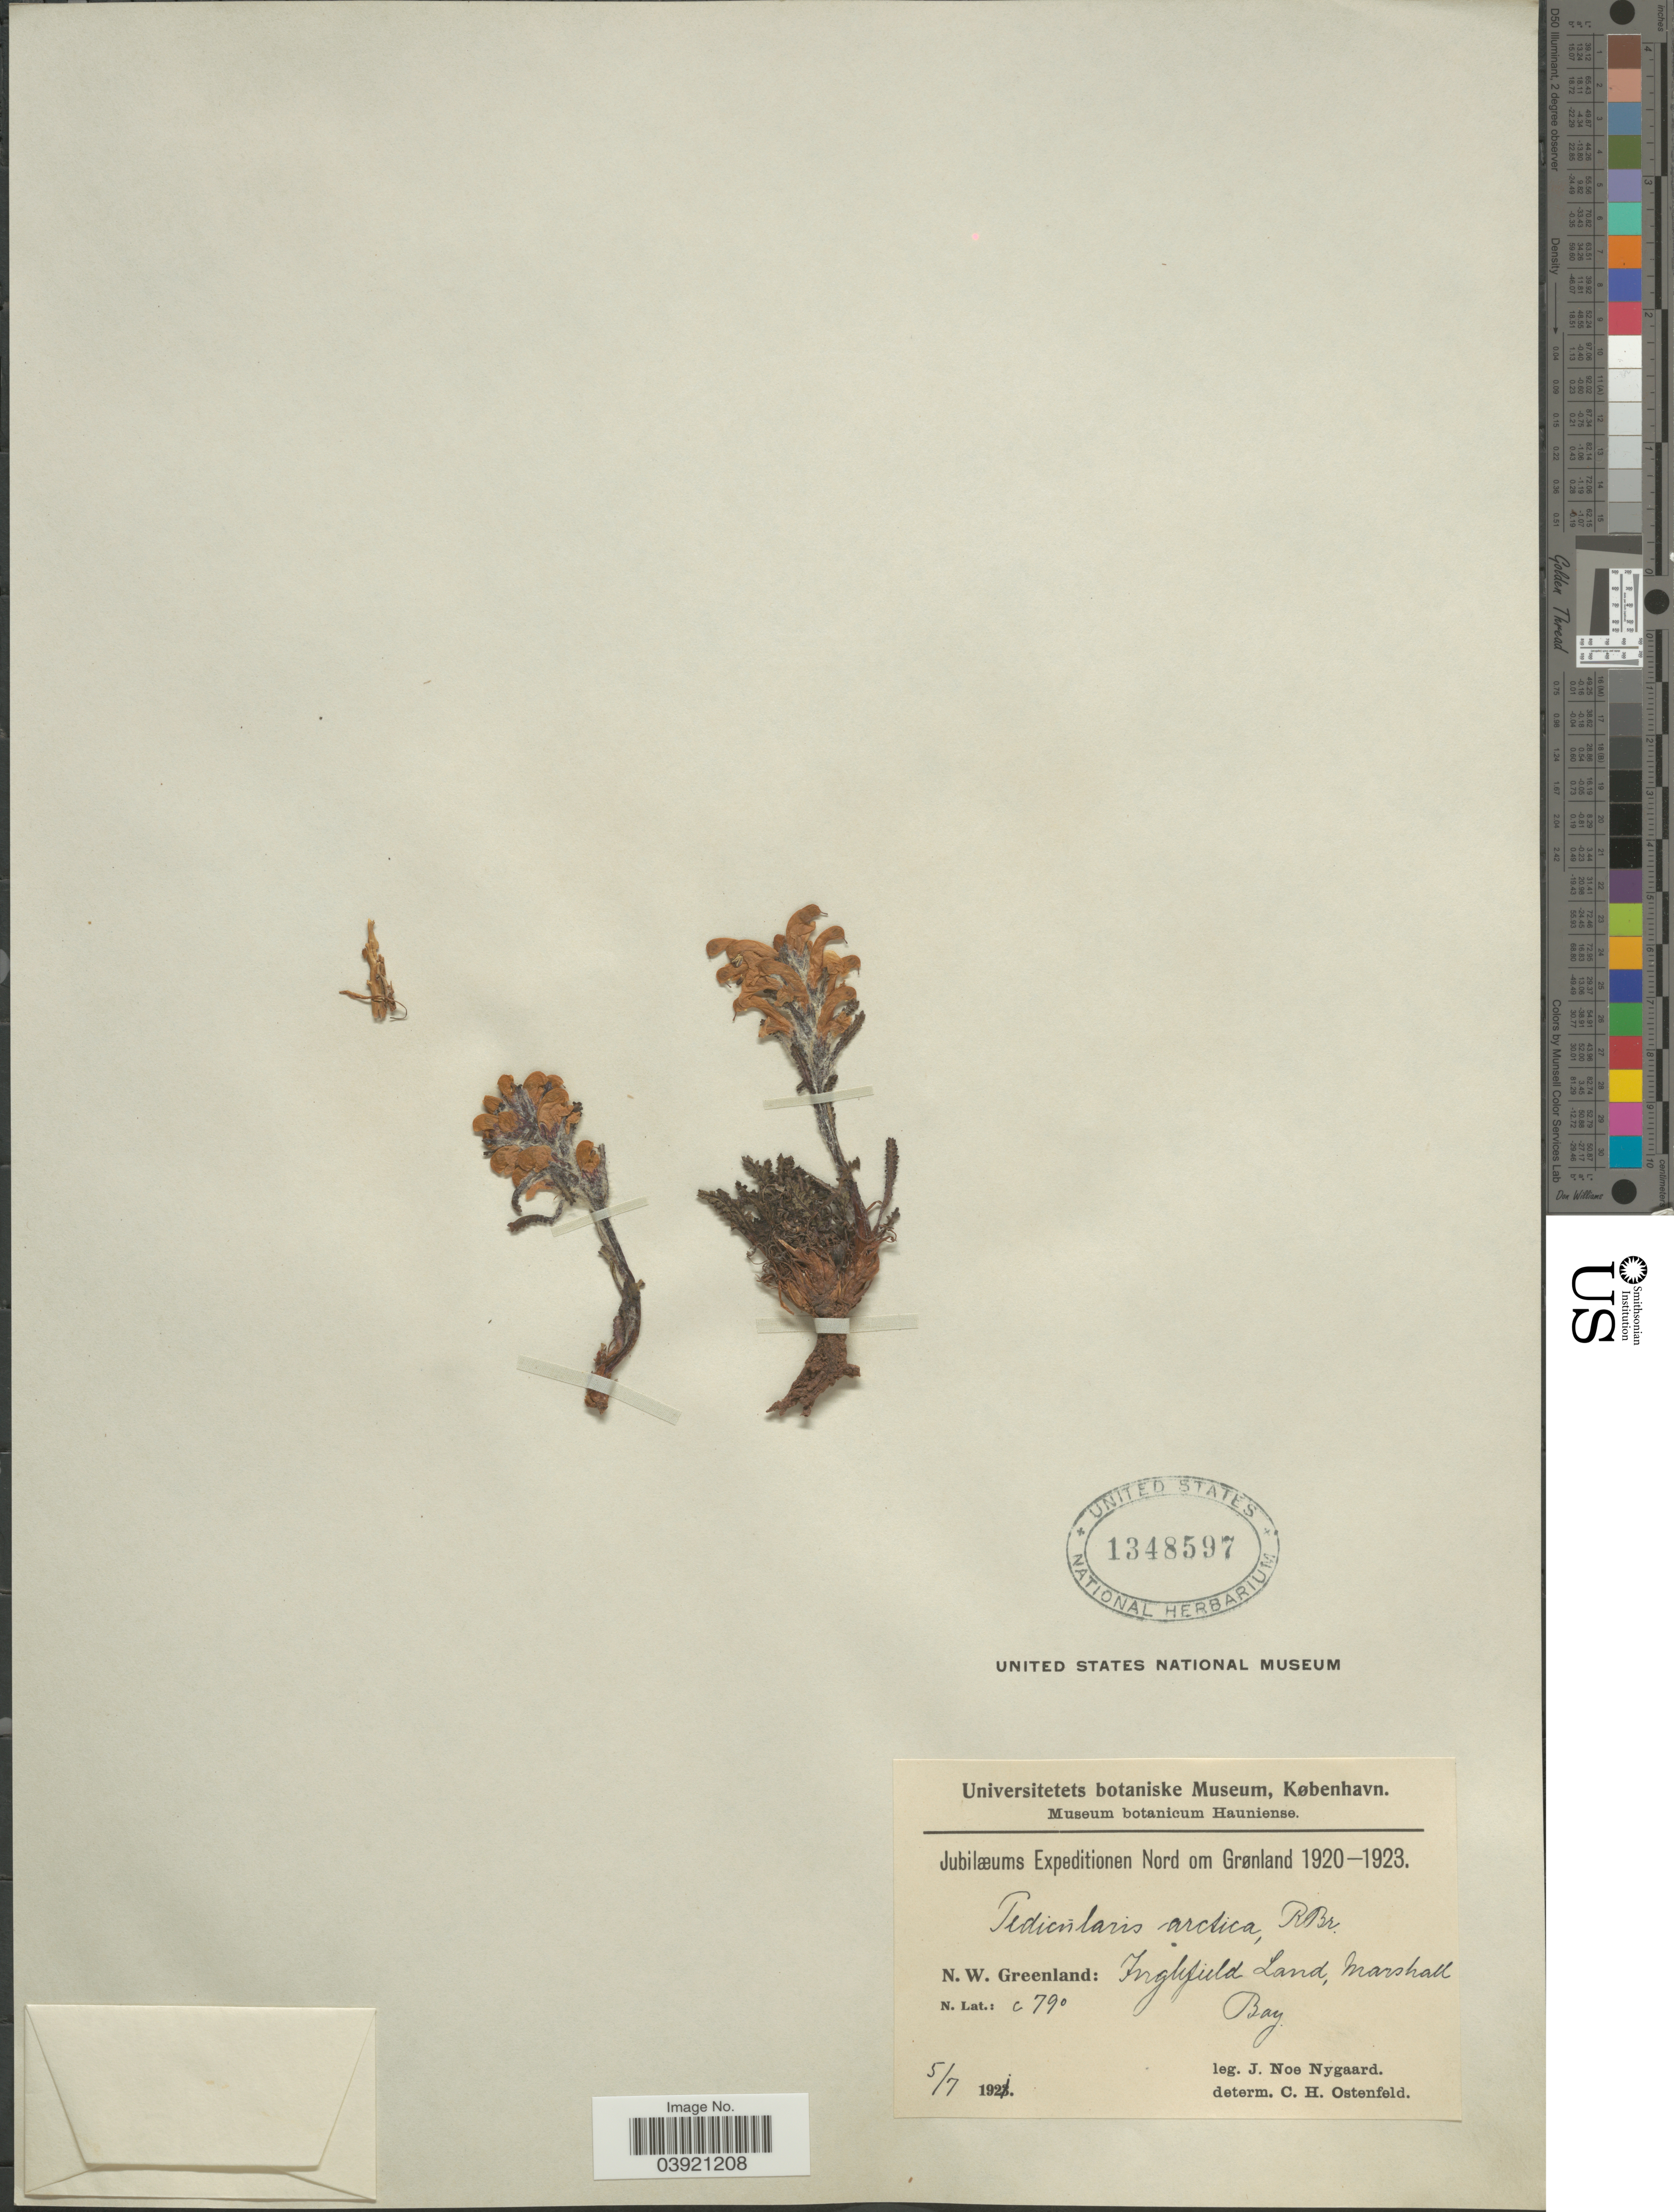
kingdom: Plantae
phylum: Tracheophyta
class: Magnoliopsida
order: Lamiales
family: Orobanchaceae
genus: Pedicularis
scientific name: Pedicularis arctica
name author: R. Br.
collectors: J. Nygaard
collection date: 1921-07-05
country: Greenland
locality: Nord om Grønland. N. W. Greenland: Inglefield Land, Marshall Bay.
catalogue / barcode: US 1348597